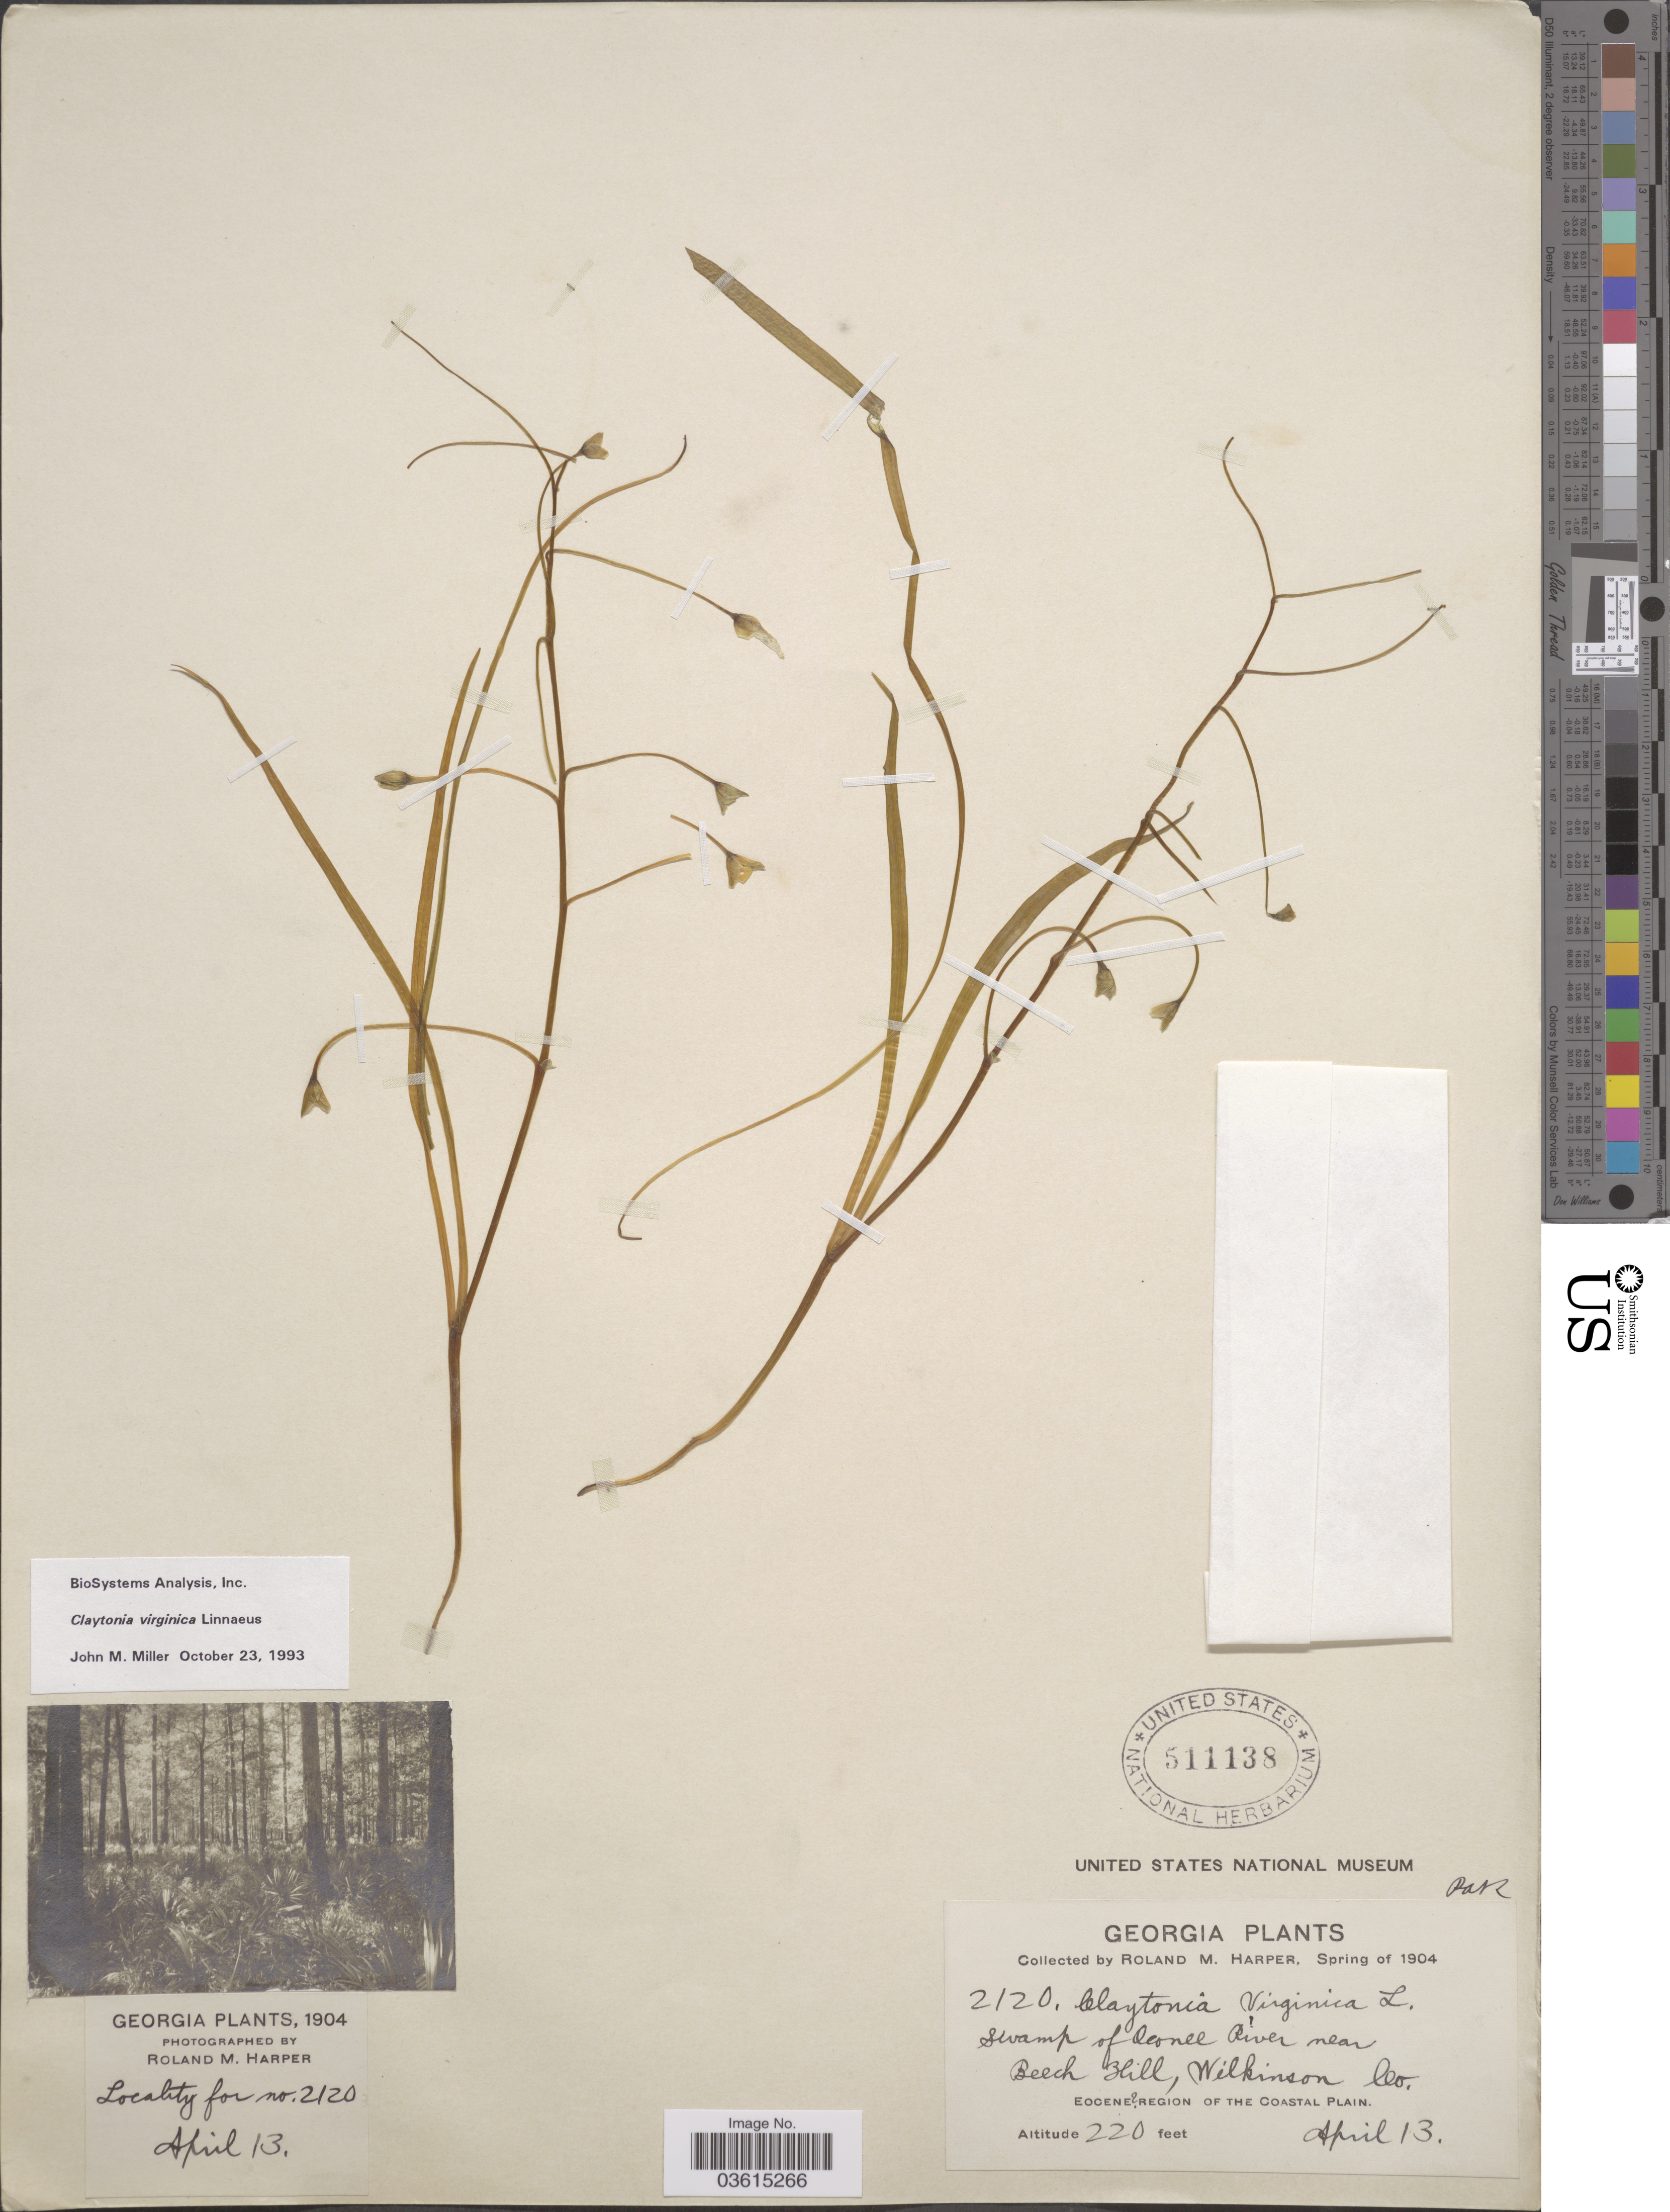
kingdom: Plantae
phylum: Tracheophyta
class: Magnoliopsida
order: Caryophyllales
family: Montiaceae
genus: Claytonia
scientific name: Claytonia virginica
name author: L.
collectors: R. M. Harper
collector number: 2120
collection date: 1904-04-13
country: United States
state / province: Georgia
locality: Swamp of Oconee River near Beech Hill, Wilkinson Co. Oecene Region of the Coastal Plain.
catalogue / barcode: US 511138